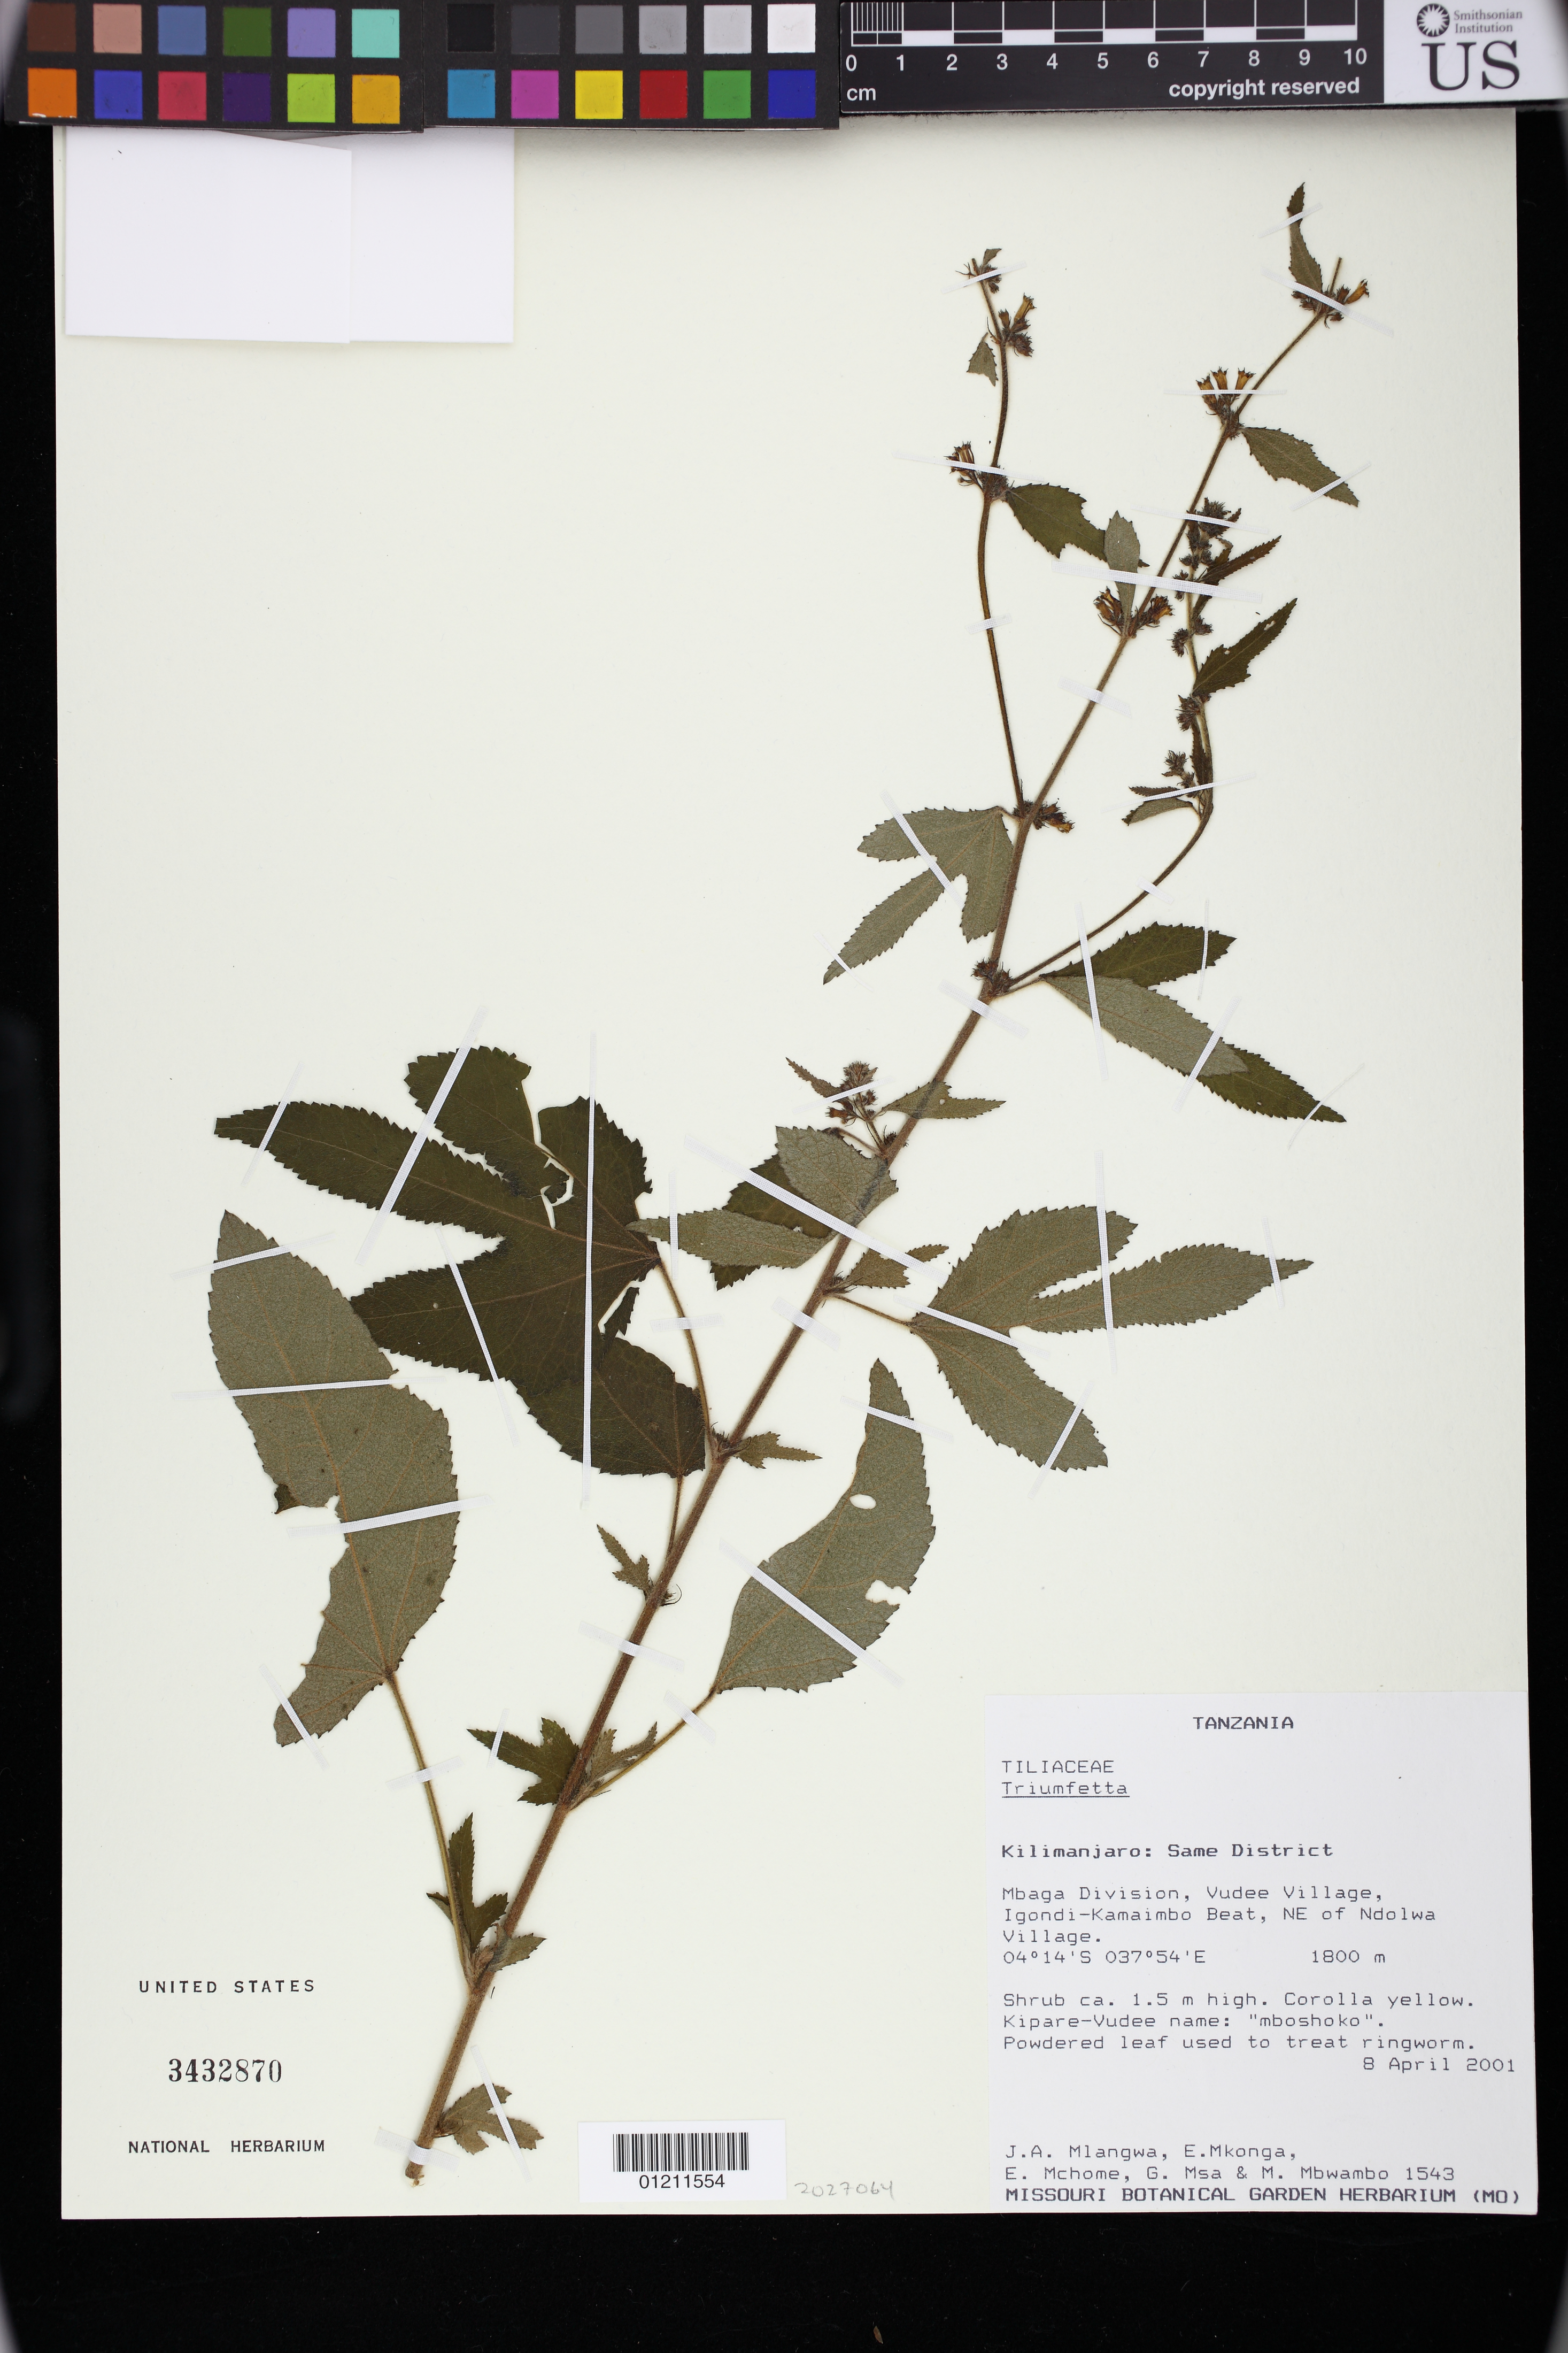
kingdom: Plantae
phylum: Tracheophyta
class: Magnoliopsida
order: Malvales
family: Malvaceae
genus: Triumfetta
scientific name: Triumfetta sp.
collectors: J. Mlangwa, E. Mkonga, E. Mchome & G. Msa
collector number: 1543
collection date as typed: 04 Aug 2001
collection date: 2001-08-04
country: Tanzania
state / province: Kilimanjaro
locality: Kilimanjaro: Same District. Mbaga Division, Vudee Village, Igondi-Kamaimbo Beat, NE of Ndolwa Village.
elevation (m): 1800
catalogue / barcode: US 3432870